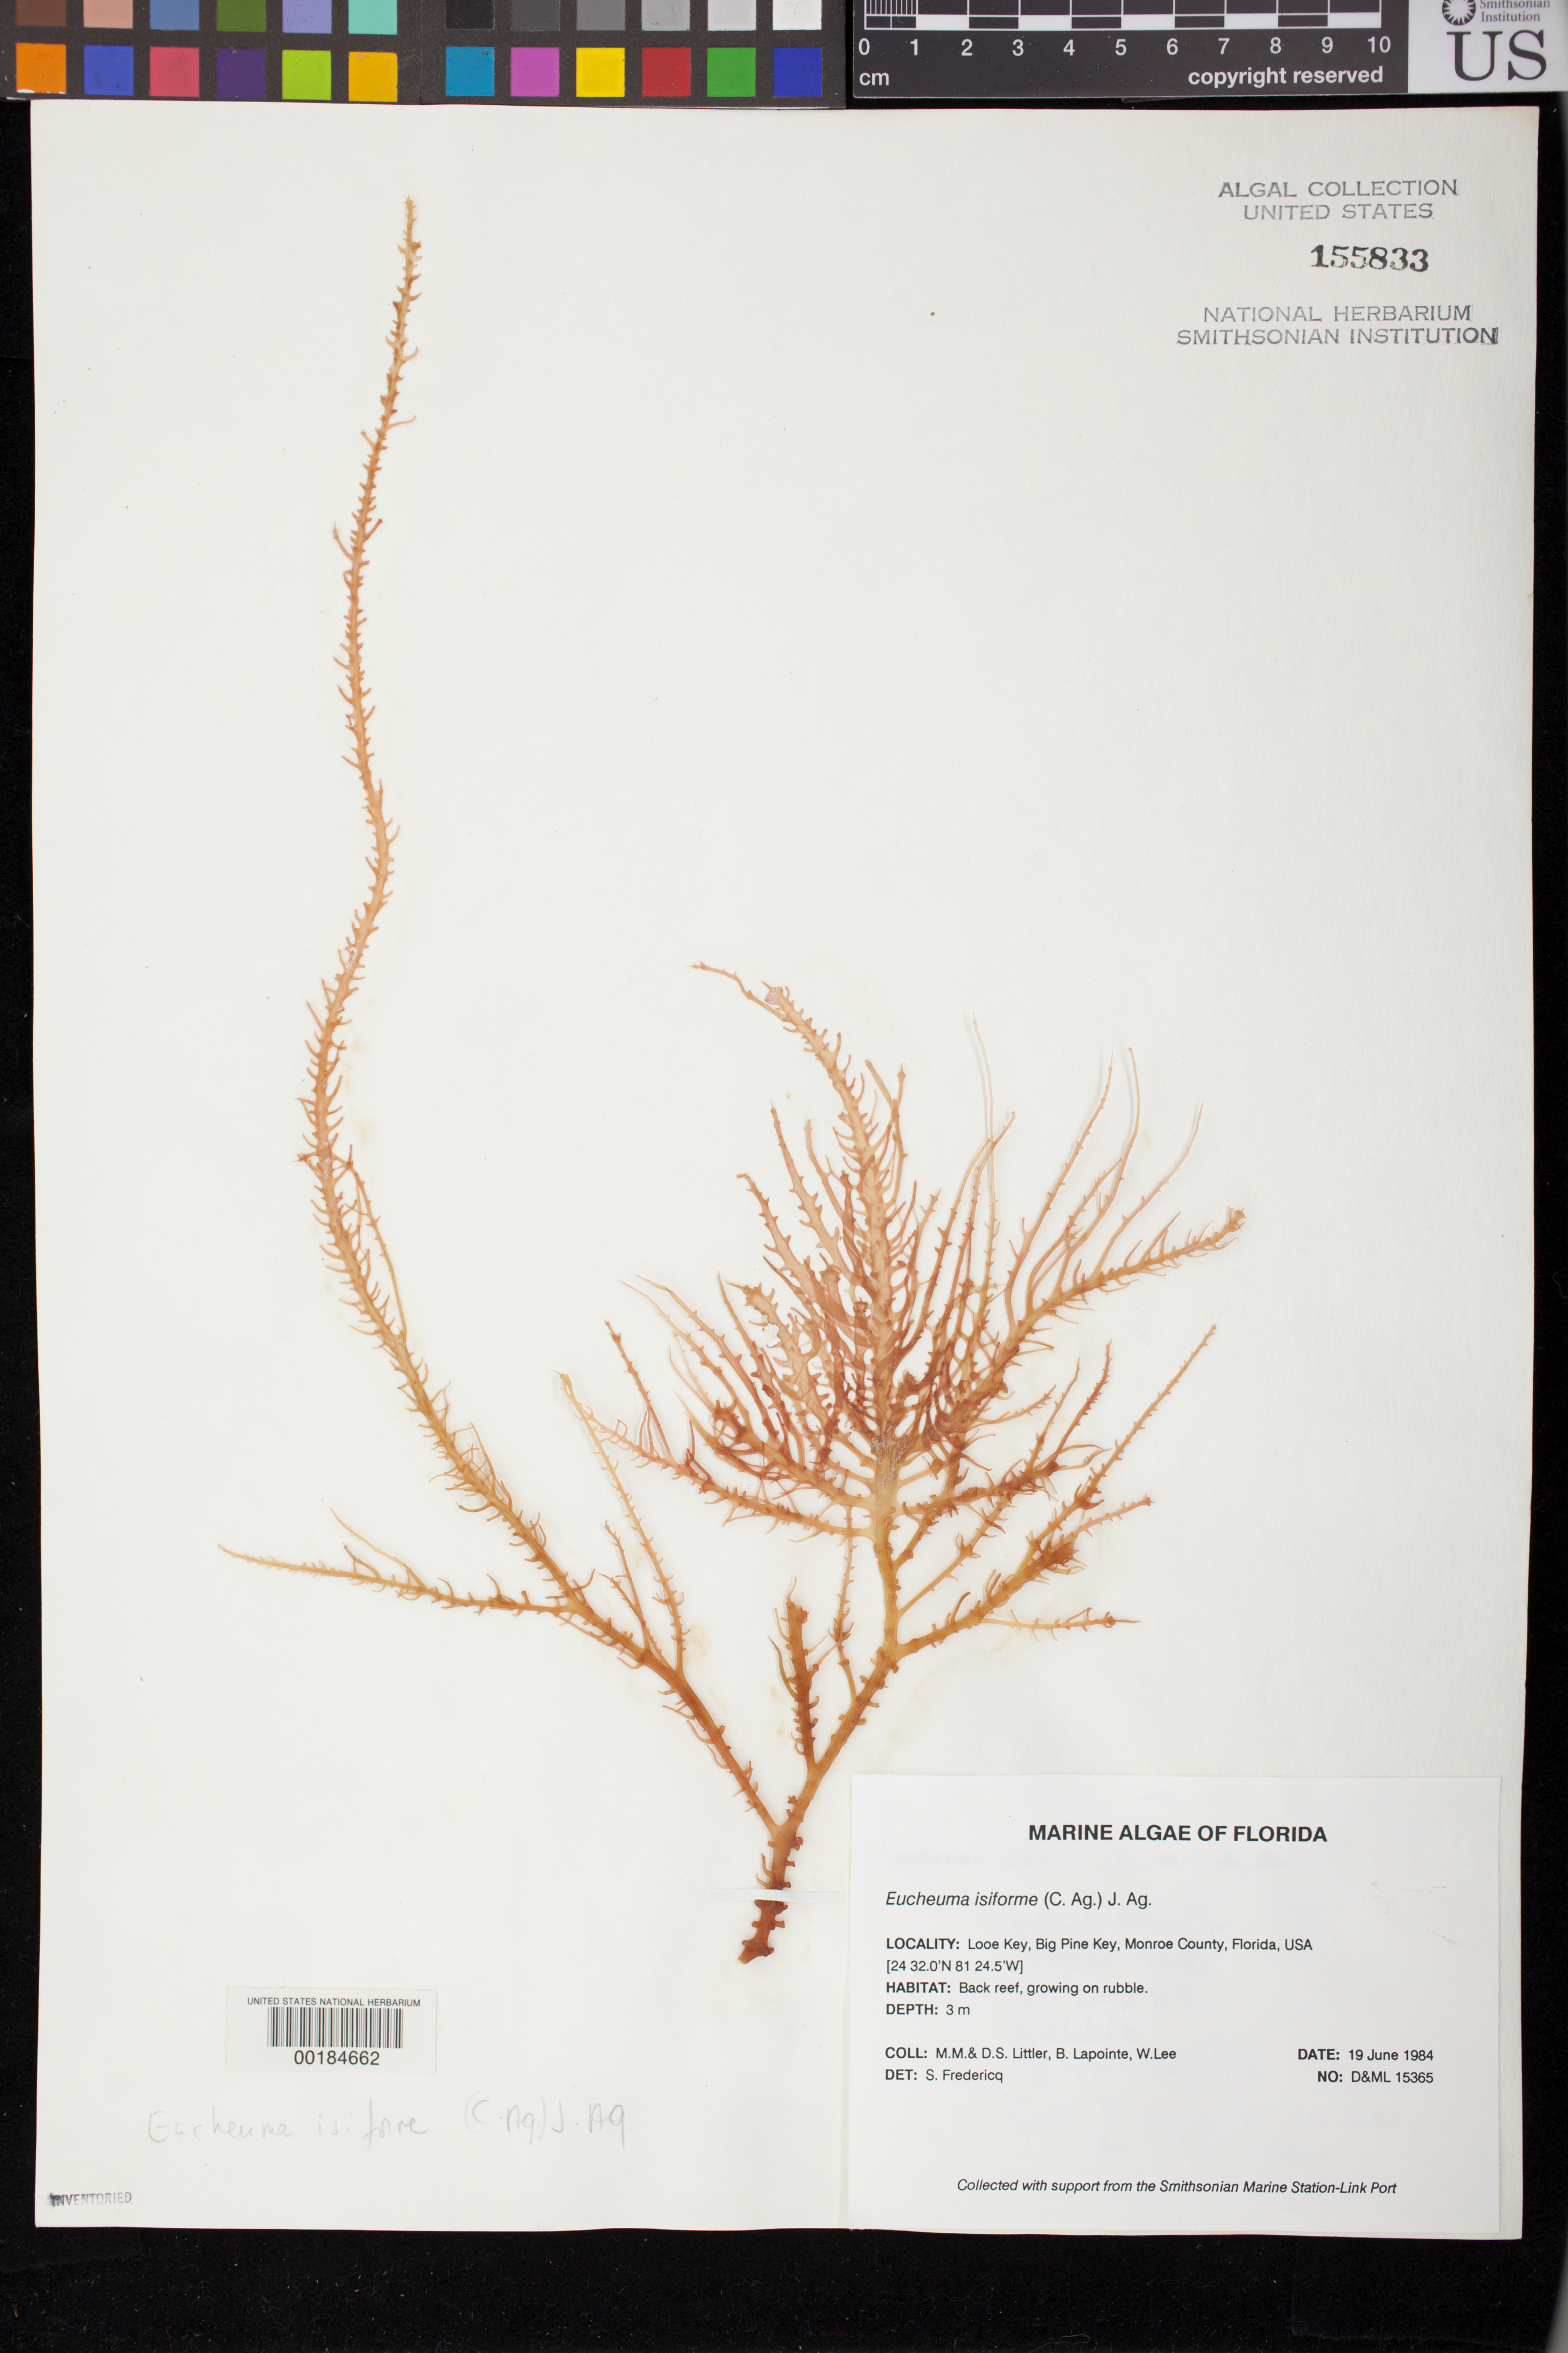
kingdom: Plantae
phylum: Rhodophyta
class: Florideophyceae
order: Gigartinales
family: Solieriaceae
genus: Eucheumatopsis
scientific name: Eucheumatopsis isiformis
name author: (C. Agardh) M.L. Núñez-Resendiz et al.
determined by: Algae name updating Project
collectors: M. M. Littler, D. S. Littler, B. Lapointe & W. Lee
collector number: D&ML 15365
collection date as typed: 19 Jun 1984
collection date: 1984-06-19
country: United States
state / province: Florida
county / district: Monroe County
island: Looe Key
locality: Looe Key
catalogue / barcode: US 155833